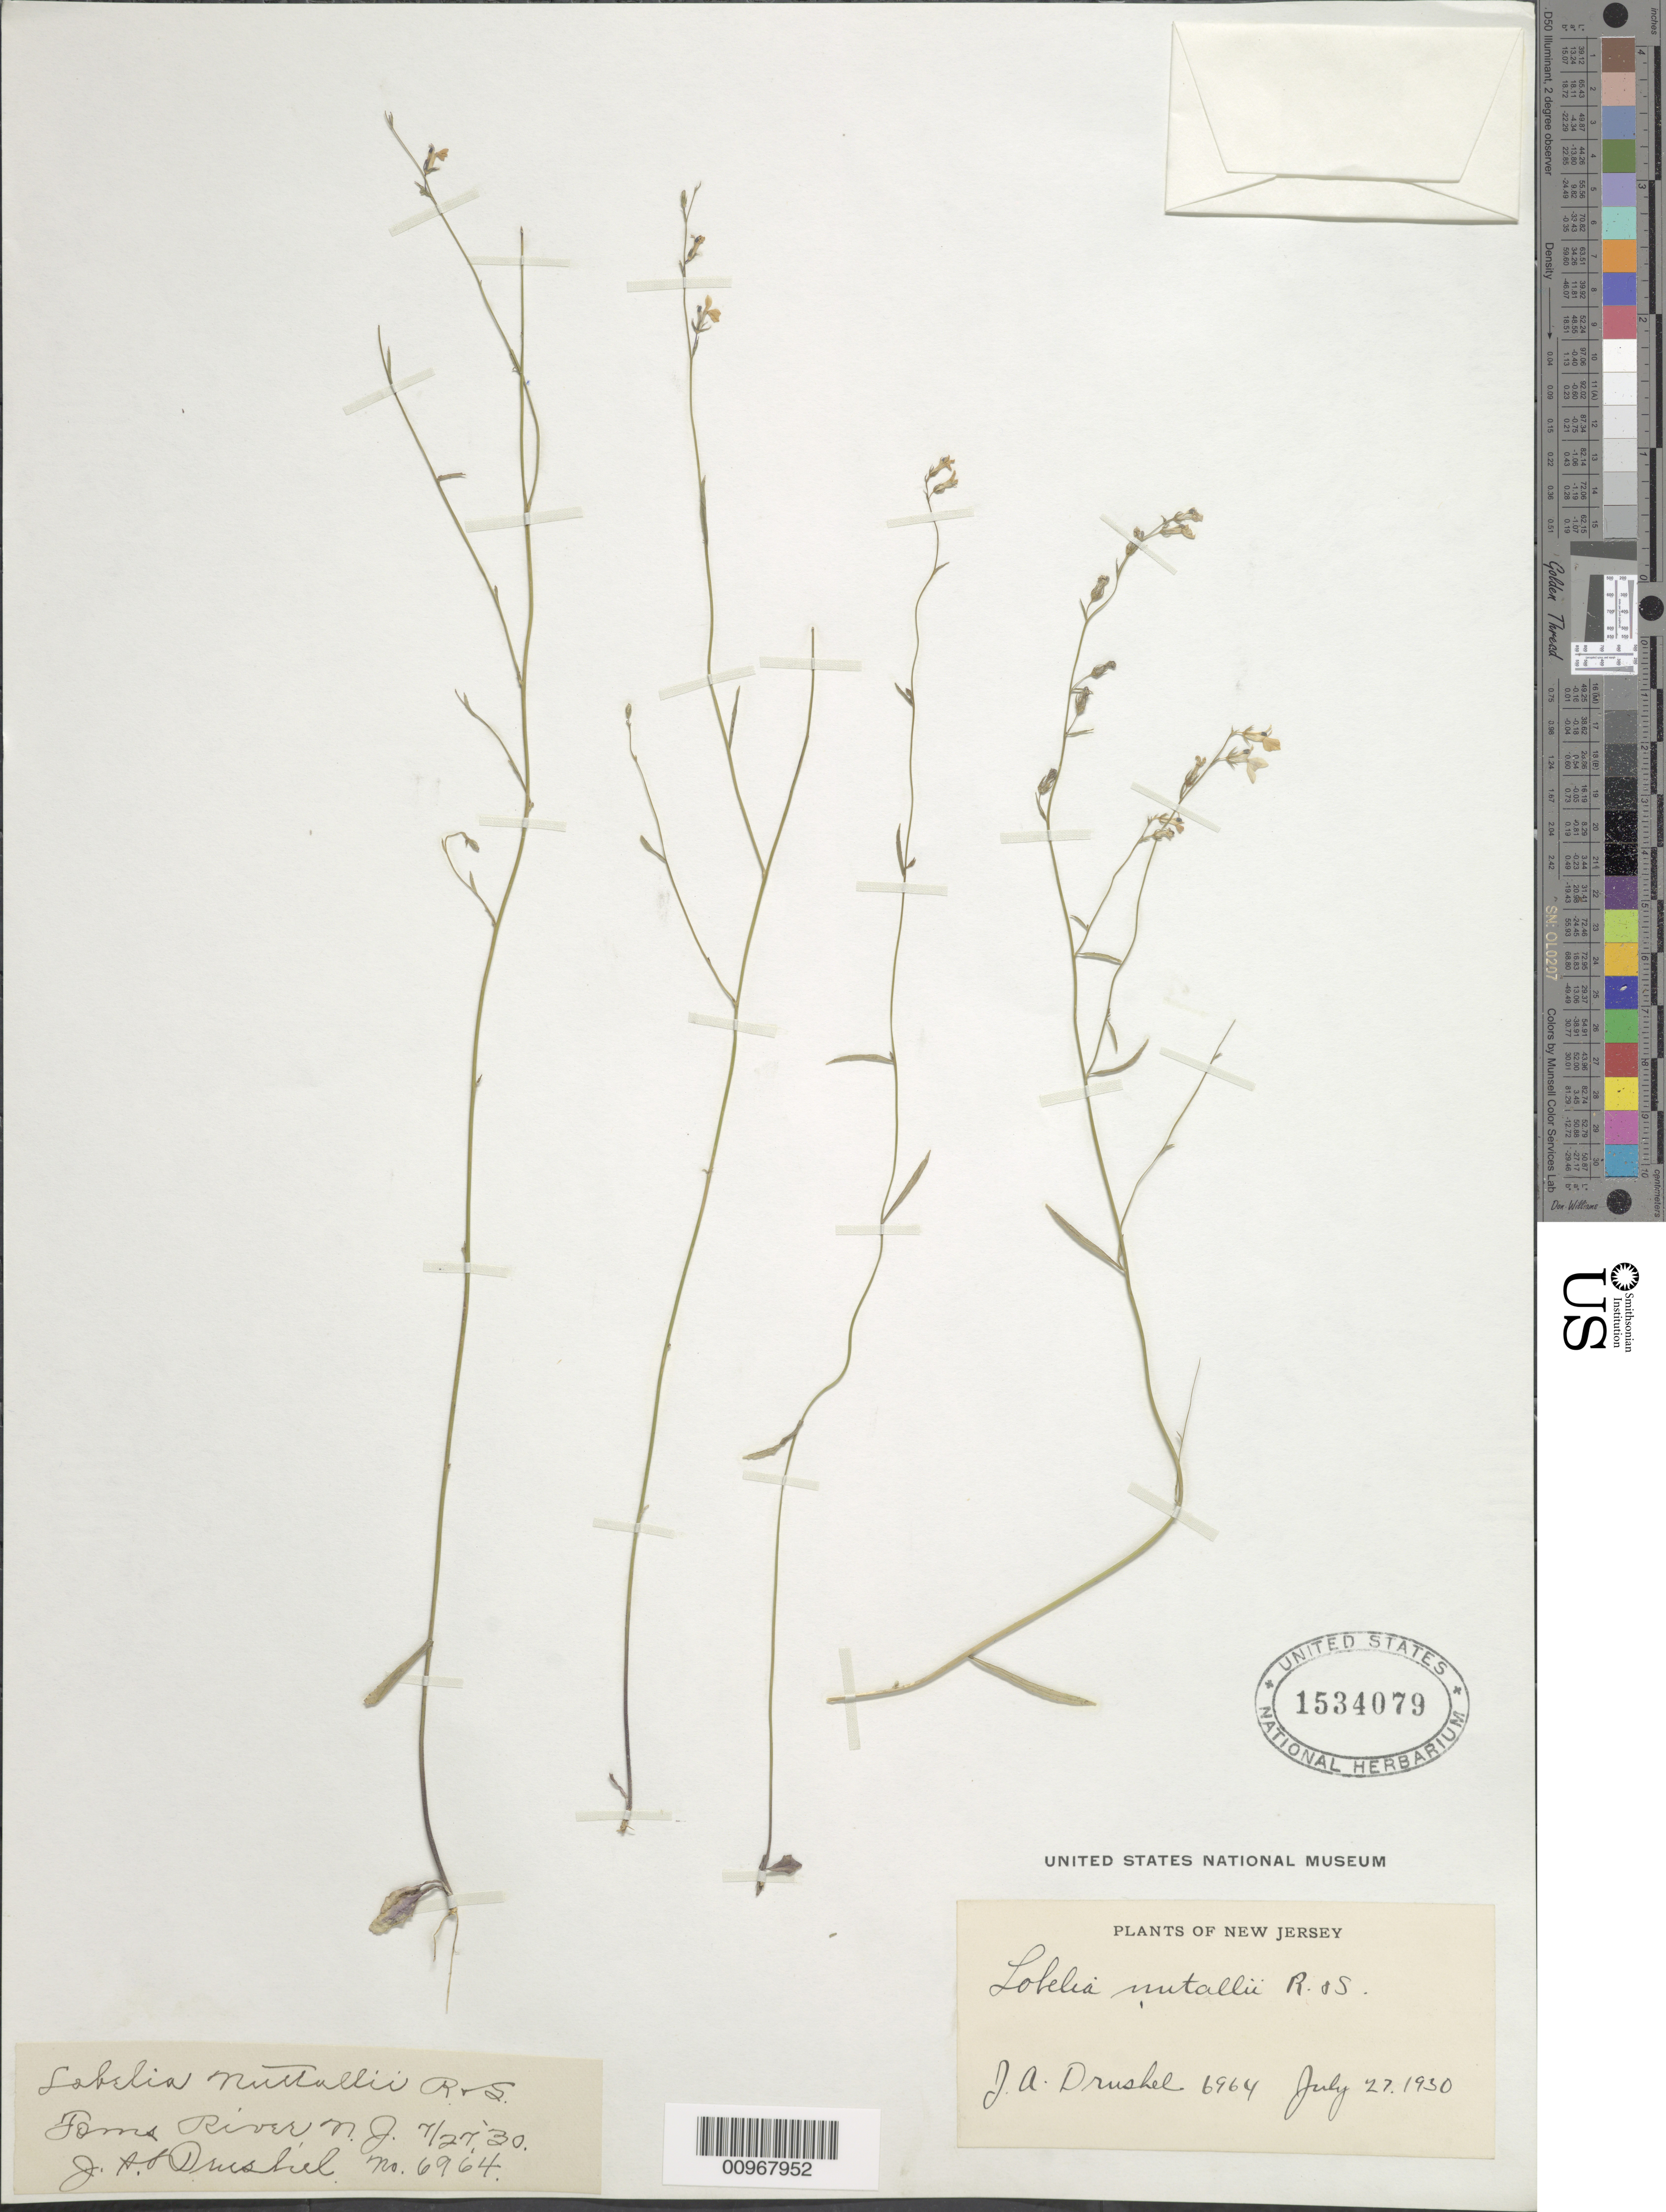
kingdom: Plantae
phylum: Tracheophyta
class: Magnoliopsida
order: Asterales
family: Campanulaceae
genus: Lobelia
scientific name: Lobelia nuttallii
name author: Schult.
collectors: J. A. Drushel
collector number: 6964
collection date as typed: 27 Jul 1930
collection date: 1930-07-27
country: United States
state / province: New Jersey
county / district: Ocean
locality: Toms River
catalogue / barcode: US 1534079